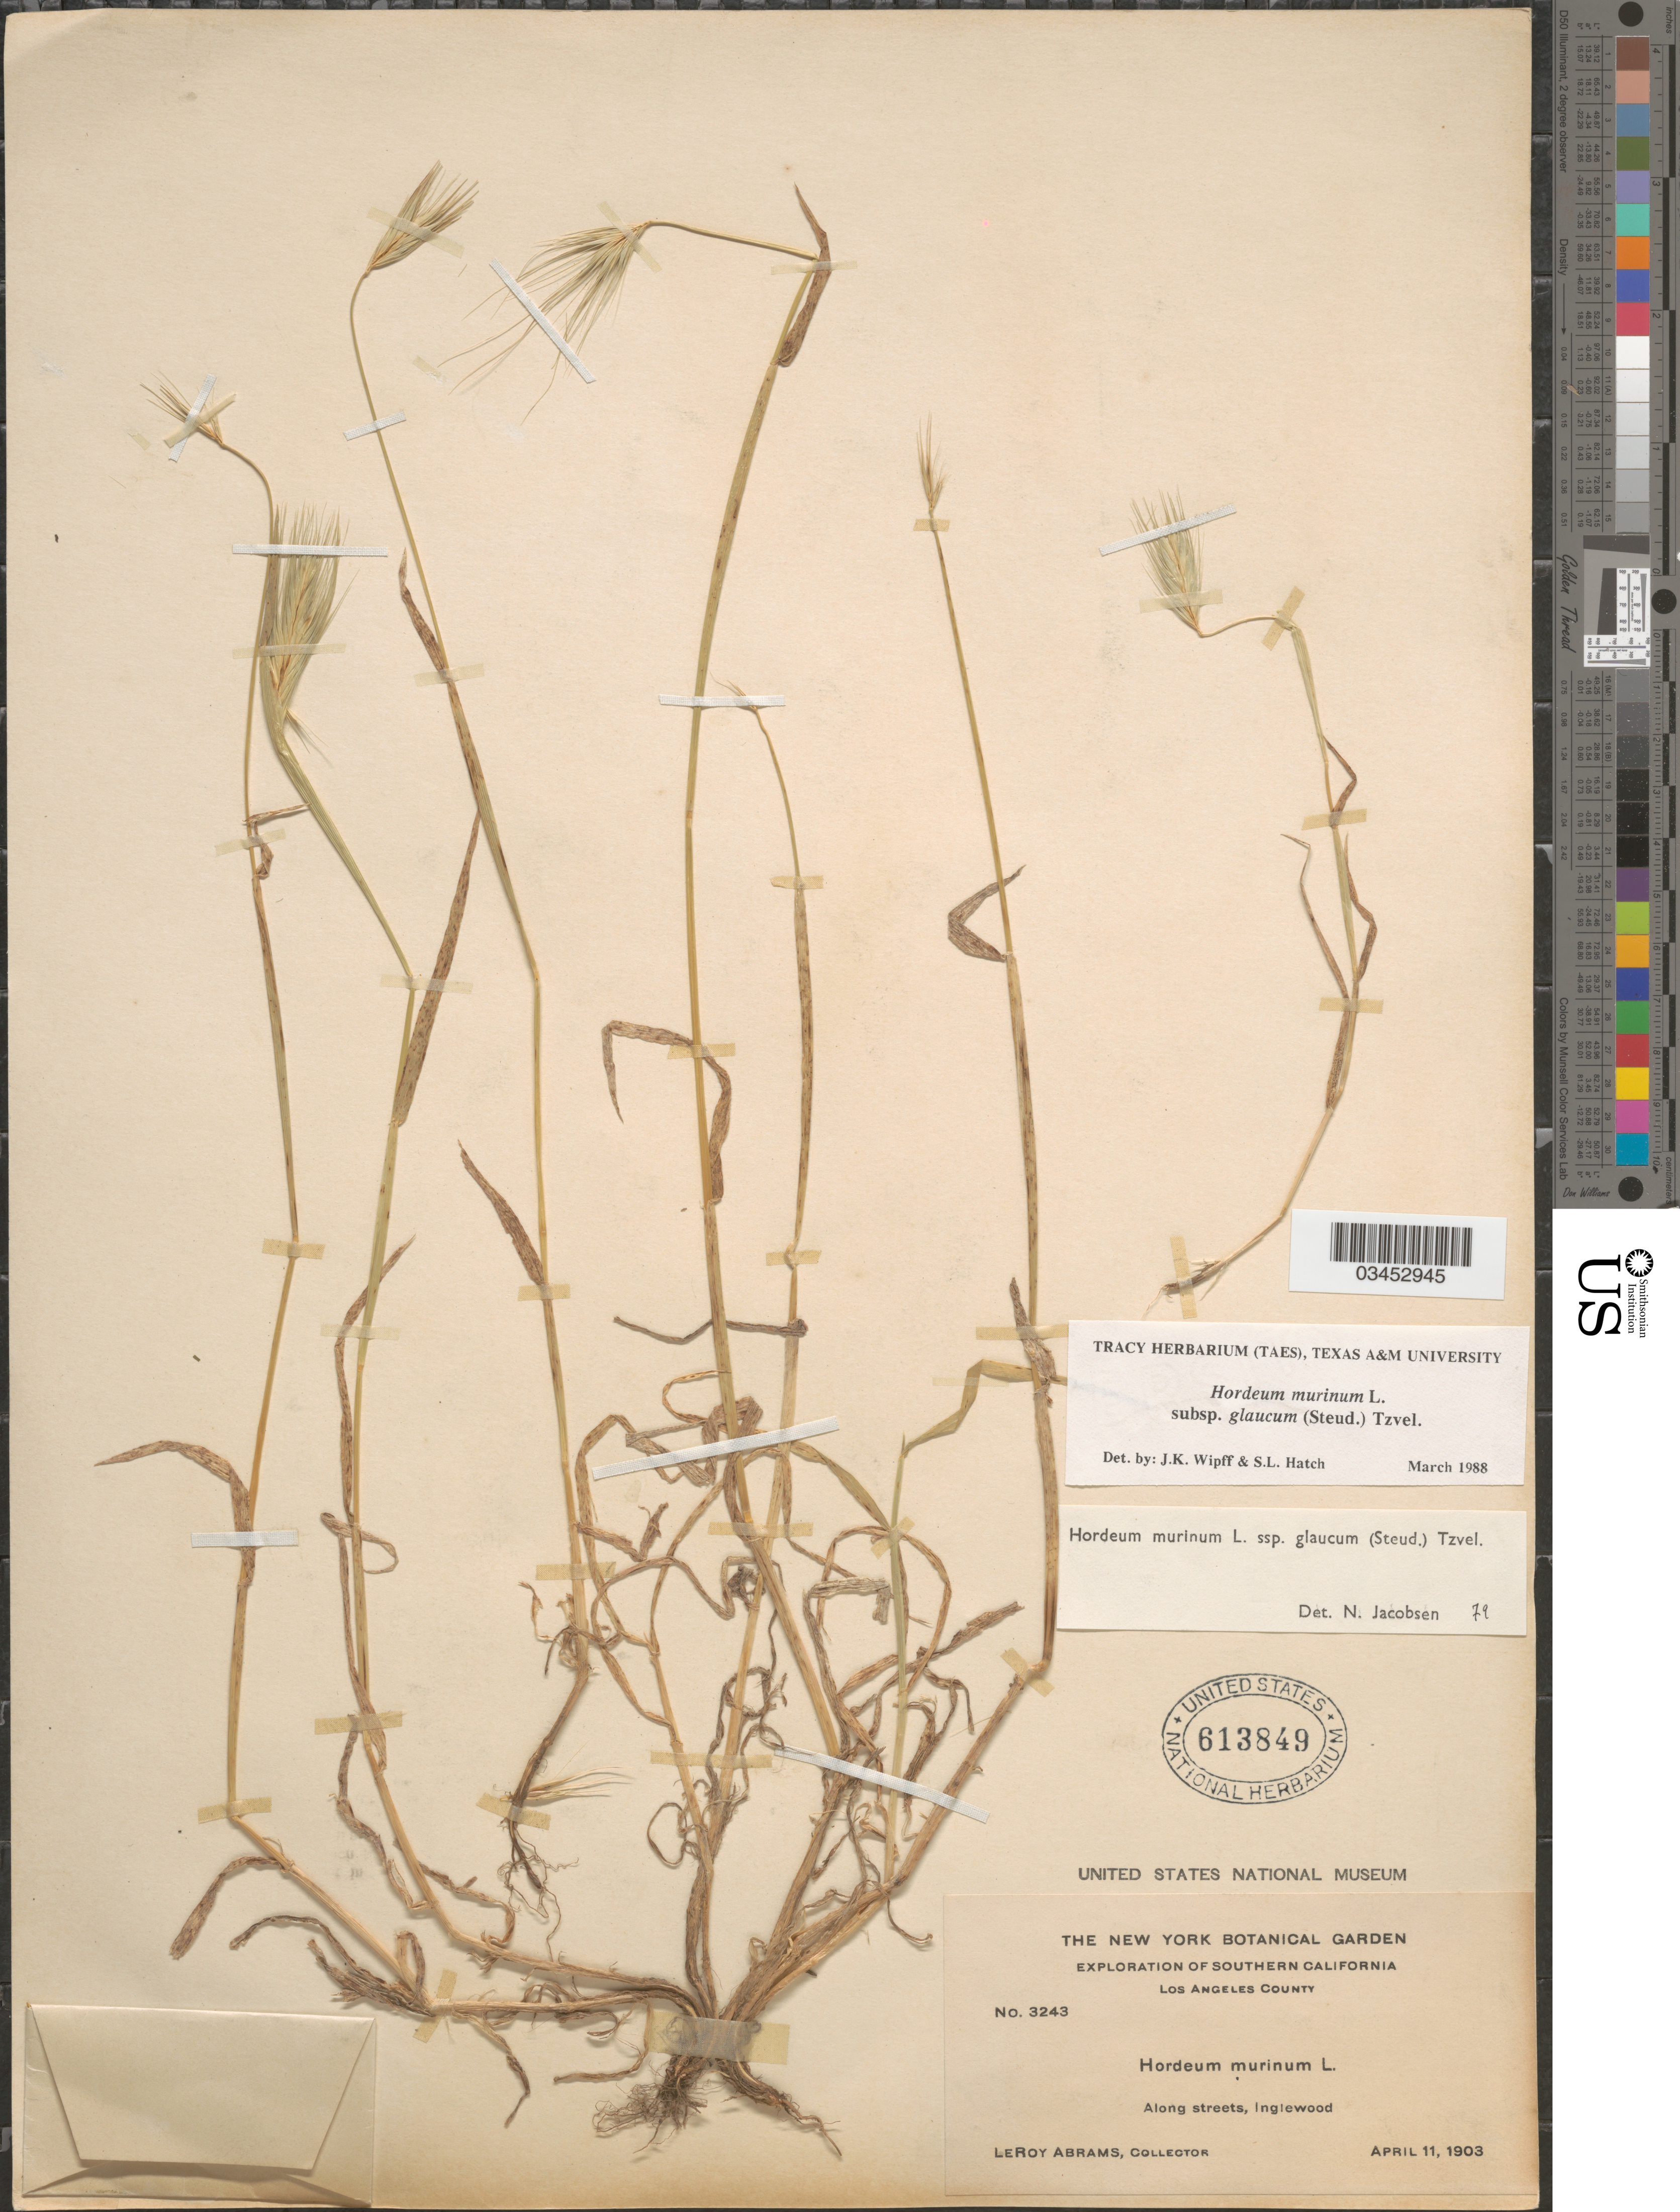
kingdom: Plantae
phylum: Tracheophyta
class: Liliopsida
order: Poales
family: Poaceae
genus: Hordeum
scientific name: Hordeum murinum subsp. glaucum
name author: (Steud.) Tzvelev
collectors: L. Abrams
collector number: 3243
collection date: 1903-04-11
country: United States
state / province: California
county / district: Los Angeles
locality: Southern California. Los Angeles County. Along streets, Ingiewood.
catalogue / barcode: US 613849